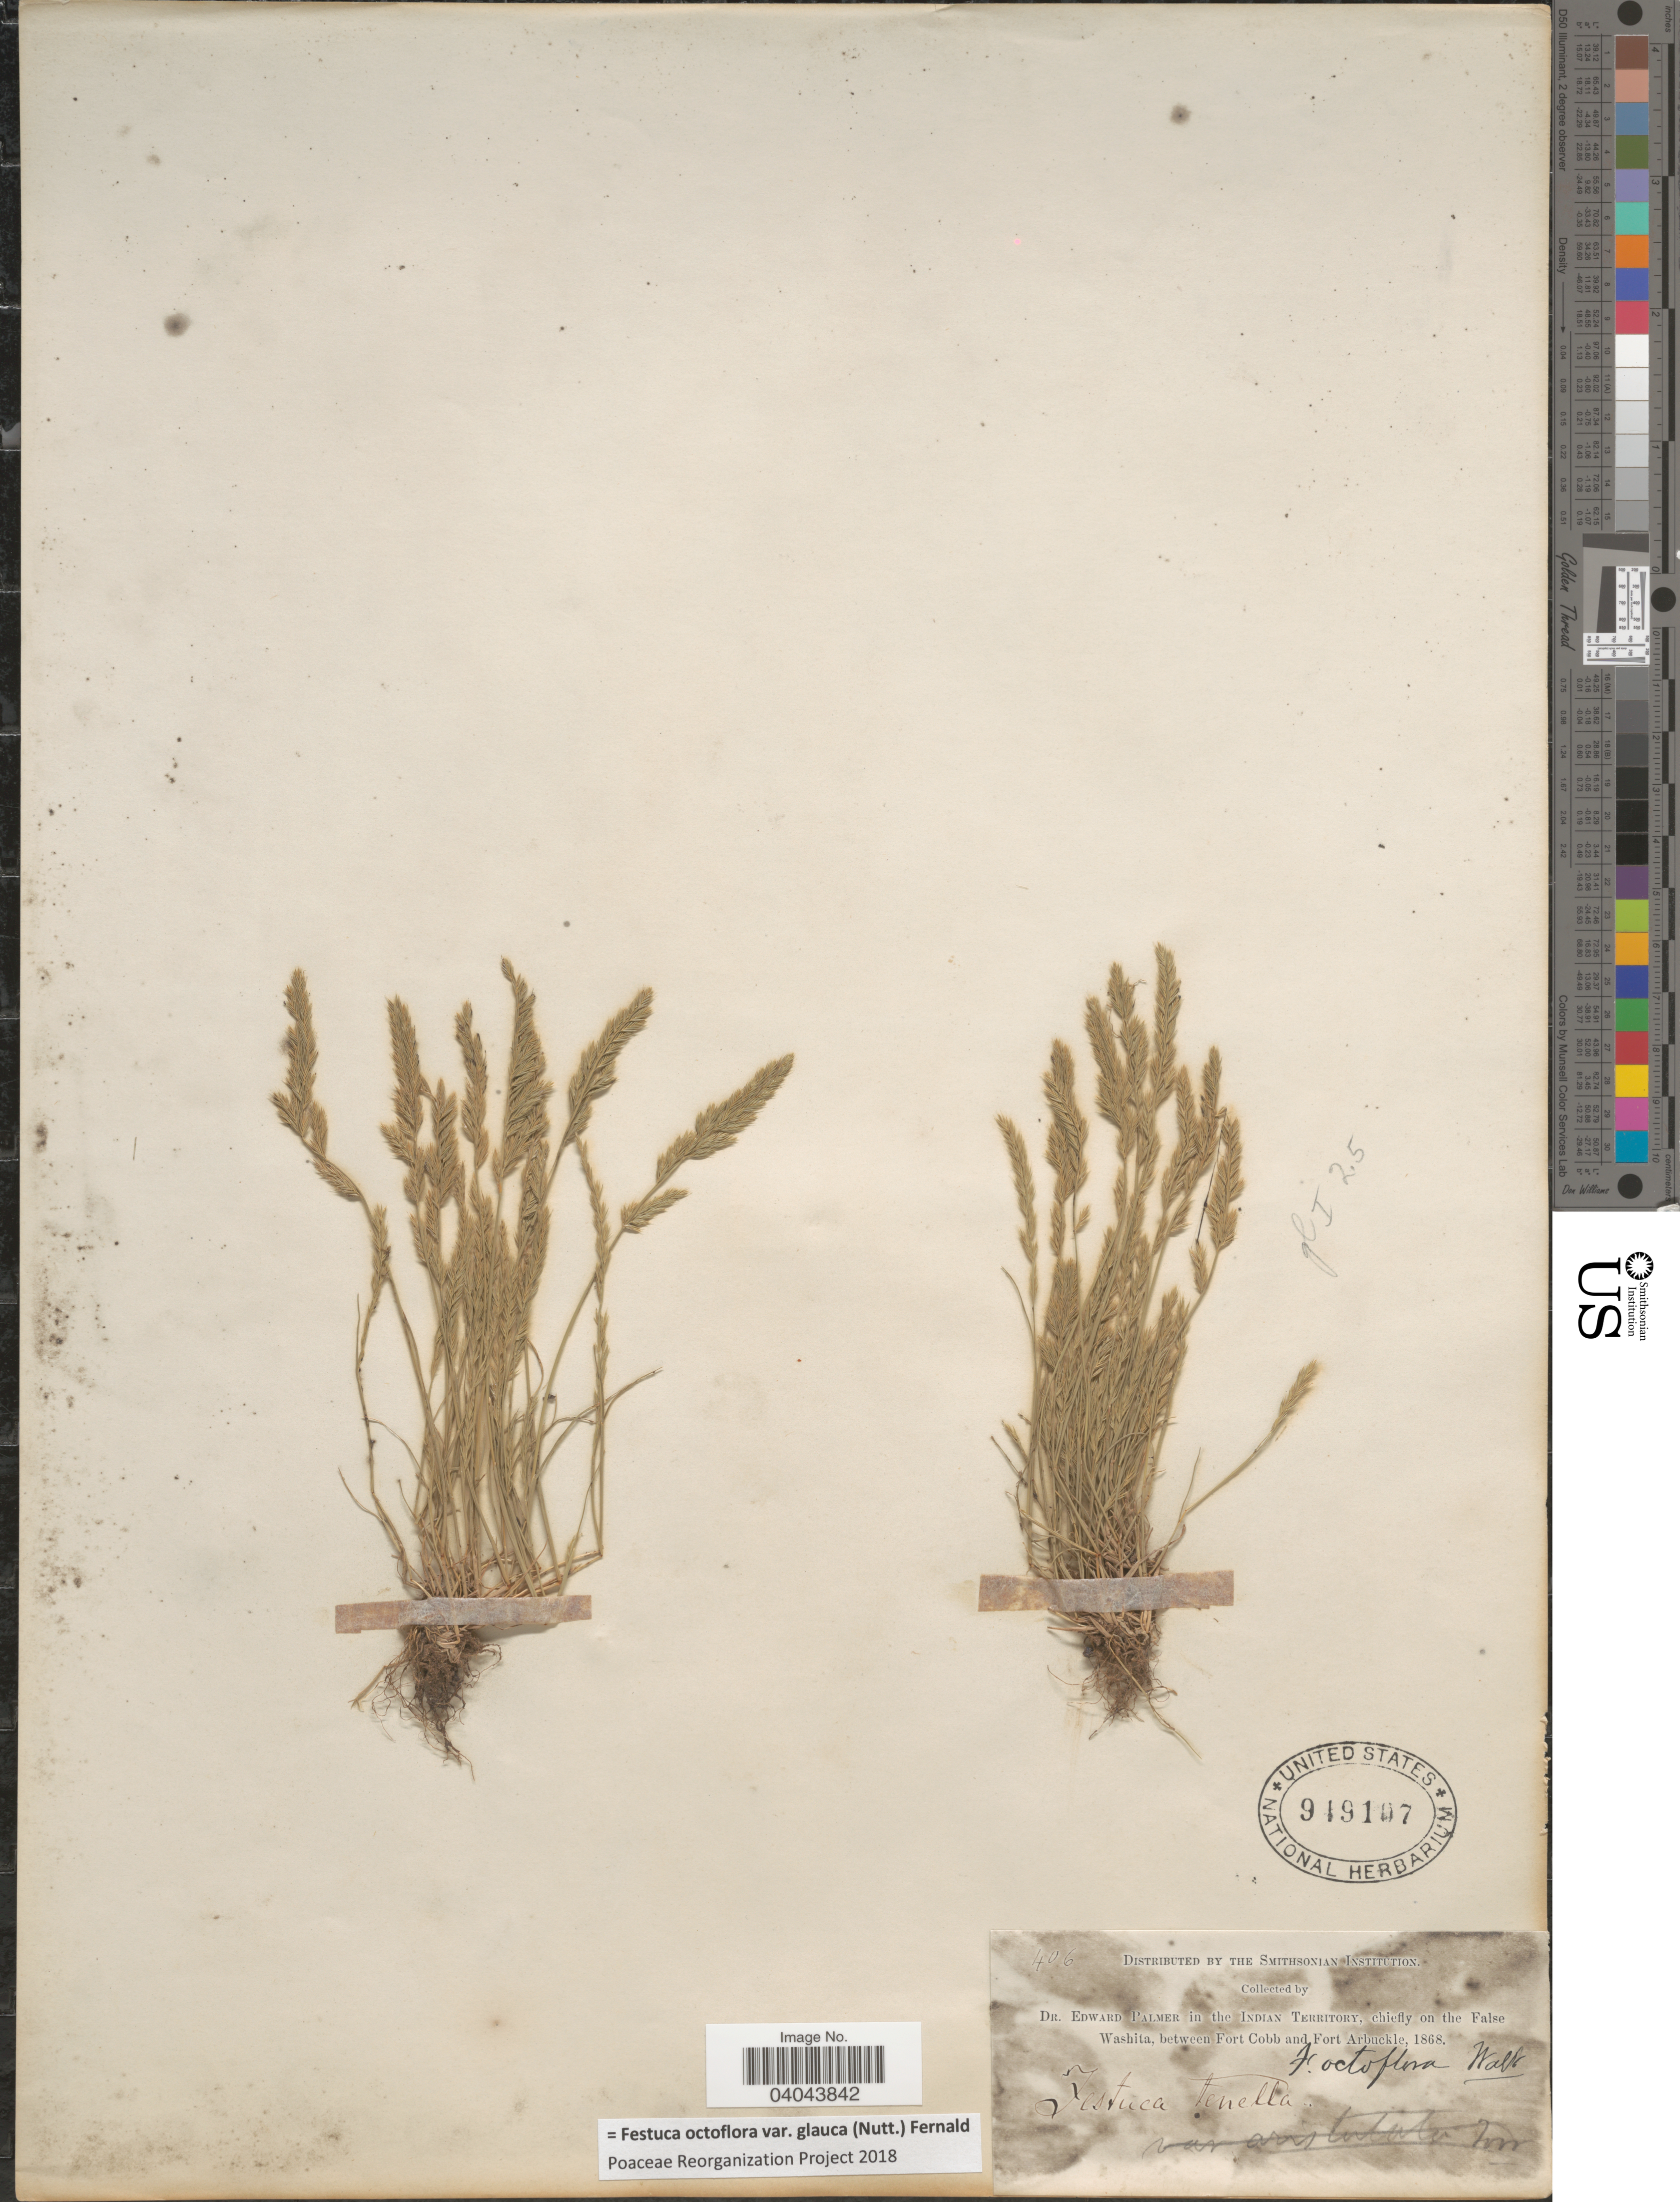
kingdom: Plantae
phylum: Tracheophyta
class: Liliopsida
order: Poales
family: Poaceae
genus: Festuca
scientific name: Festuca octoflora var. glauca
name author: (Nutt.) Fernald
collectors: E. Palmer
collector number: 406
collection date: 1868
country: United States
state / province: Oklahoma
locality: In the Indian Territory, chiefly on the False Washita, between Fort Cobb and Fort Arbuckle.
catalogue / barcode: US 949107